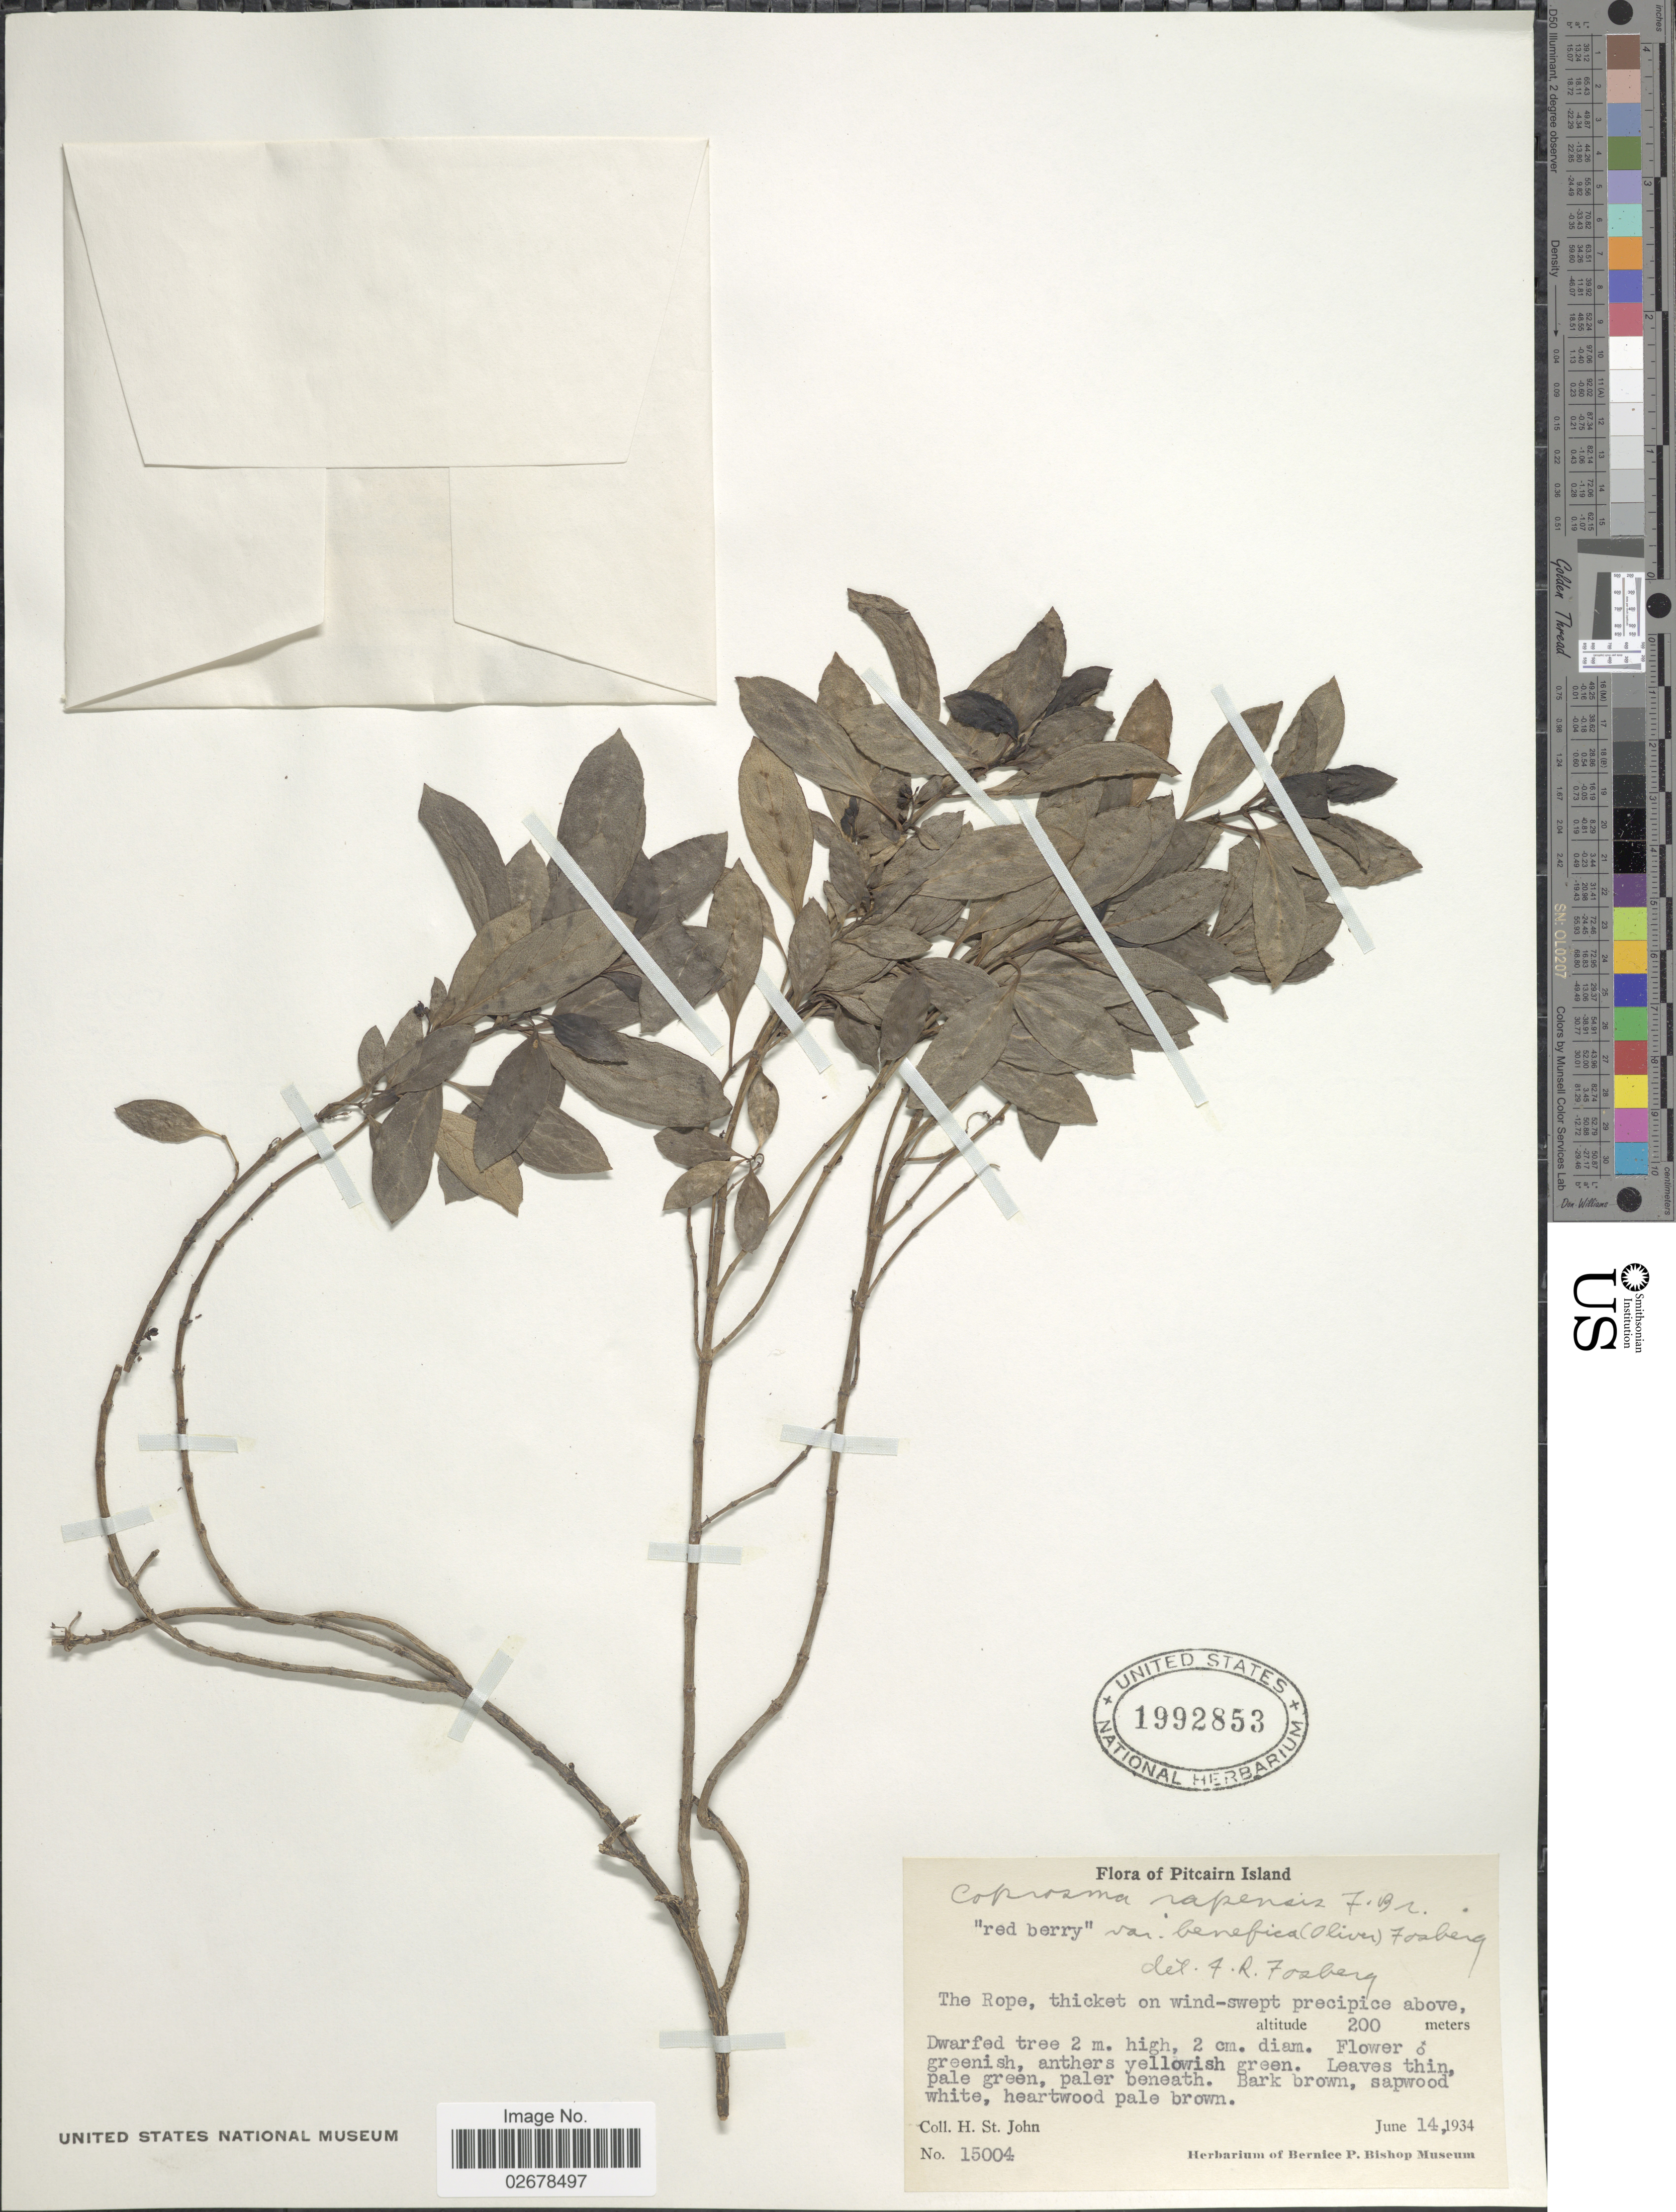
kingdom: Plantae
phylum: Tracheophyta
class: Magnoliopsida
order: Gentianales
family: Rubiaceae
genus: Coprosma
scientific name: Coprosma rapensis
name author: F. Br.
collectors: H. St. John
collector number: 15004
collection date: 1934-06-14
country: Pitcairn Islands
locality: Pitcairn Island, The Rope, thicket on wind-swept precipice above.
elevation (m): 200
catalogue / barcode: US 1992853